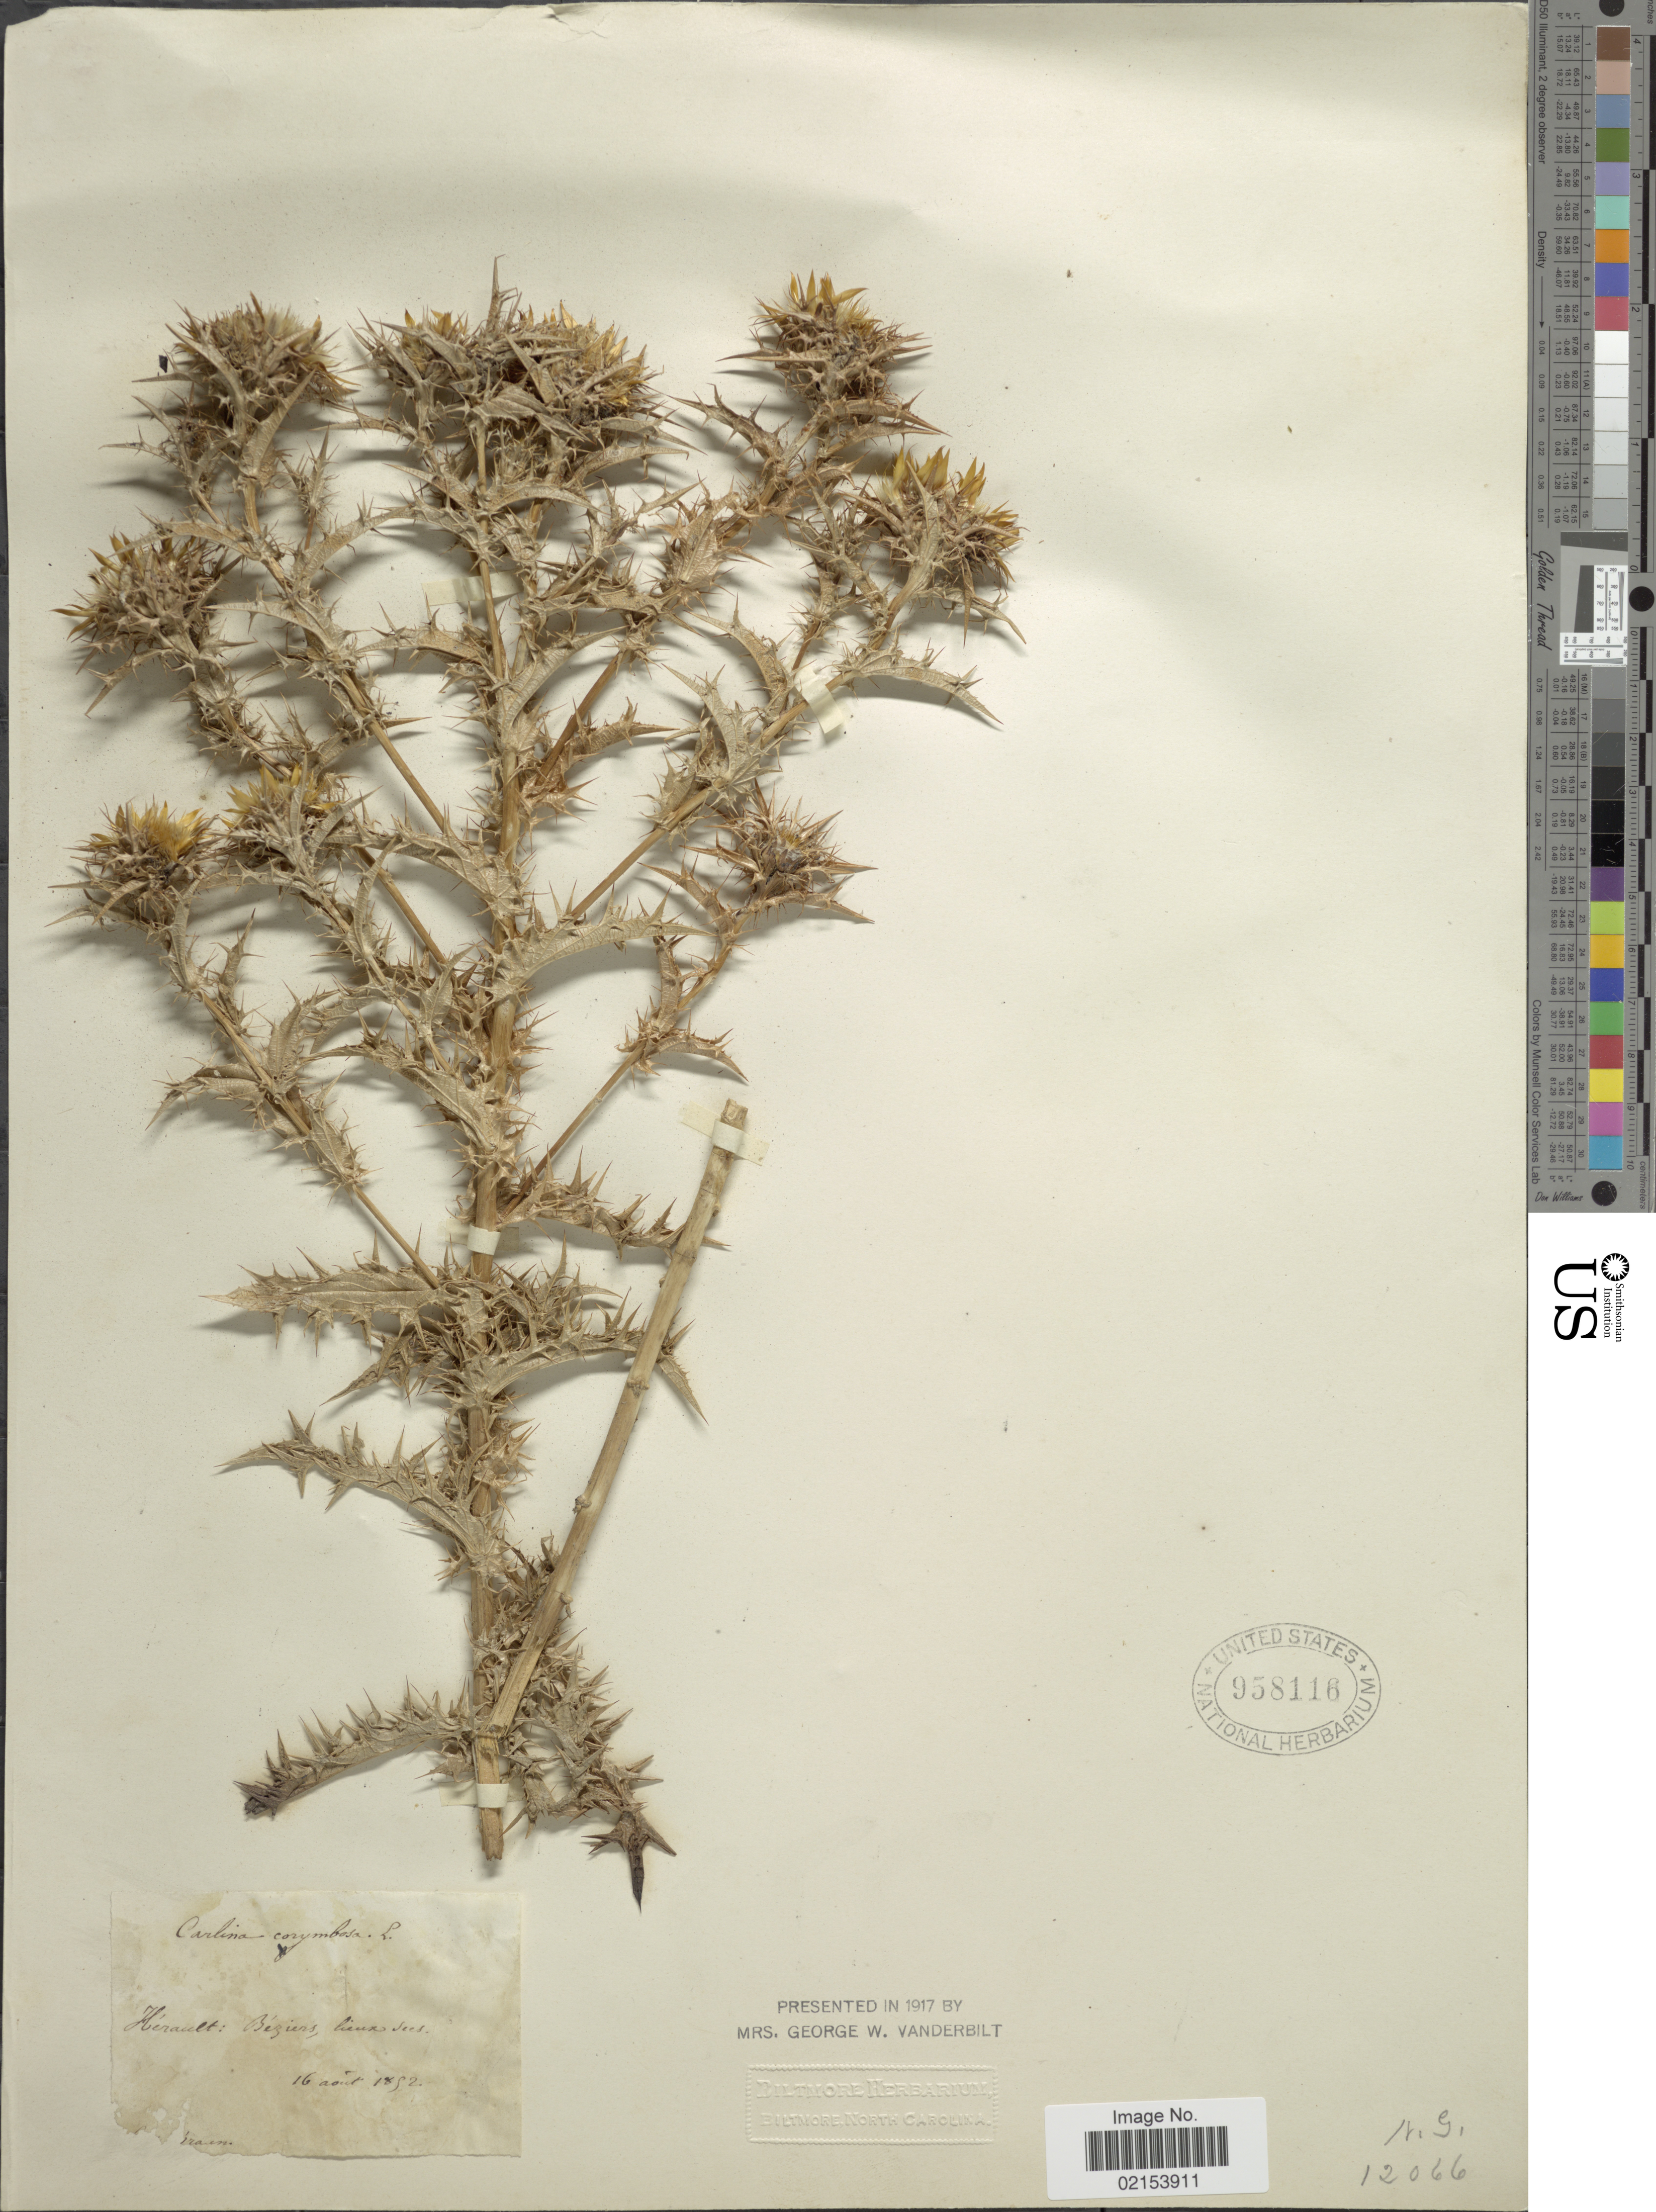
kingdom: Plantae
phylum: Tracheophyta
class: Magnoliopsida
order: Asterales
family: Asteraceae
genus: Carlina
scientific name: Carlina corymbosa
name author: L.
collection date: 1892-08-16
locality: Herault, beziers lieux sees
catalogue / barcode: US 958116